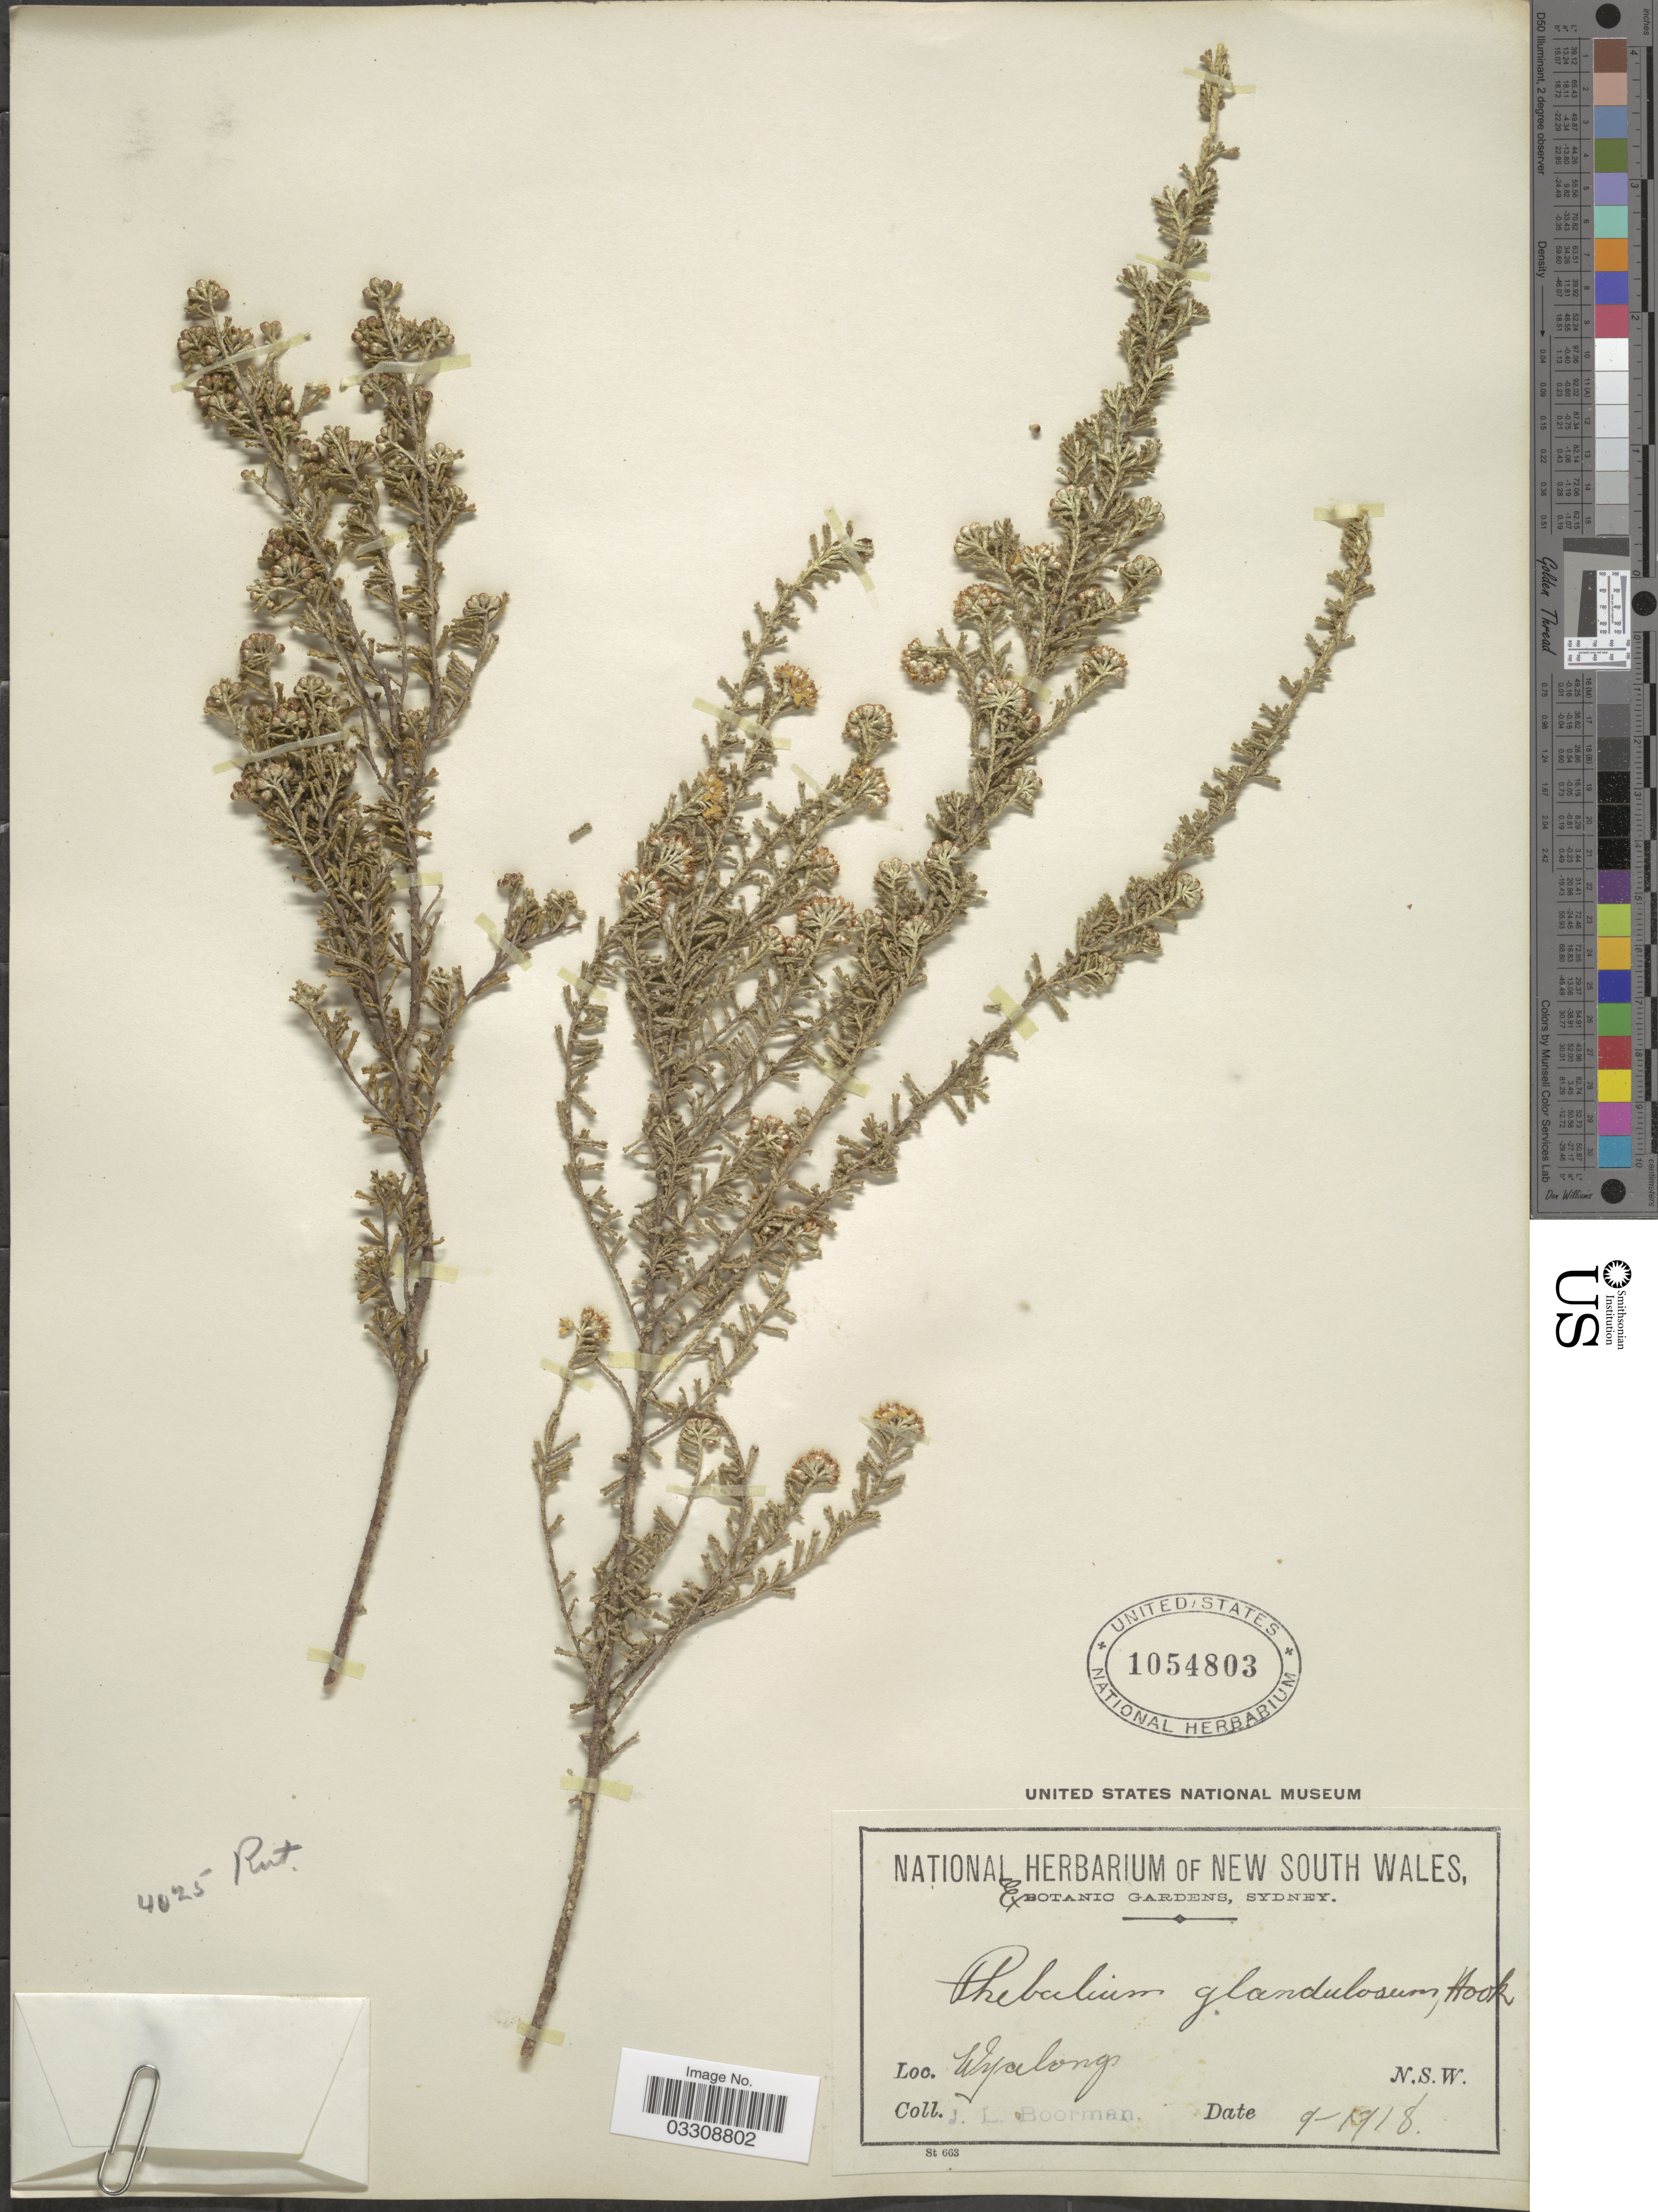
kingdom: Plantae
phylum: Tracheophyta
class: Magnoliopsida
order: Sapindales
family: Rutaceae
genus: Phebalium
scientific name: Phebalium glandulosum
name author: Hook.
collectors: J. Boorman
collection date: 1918-09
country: Australia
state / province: New South Wales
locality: Wyalong.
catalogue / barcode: US 1054803